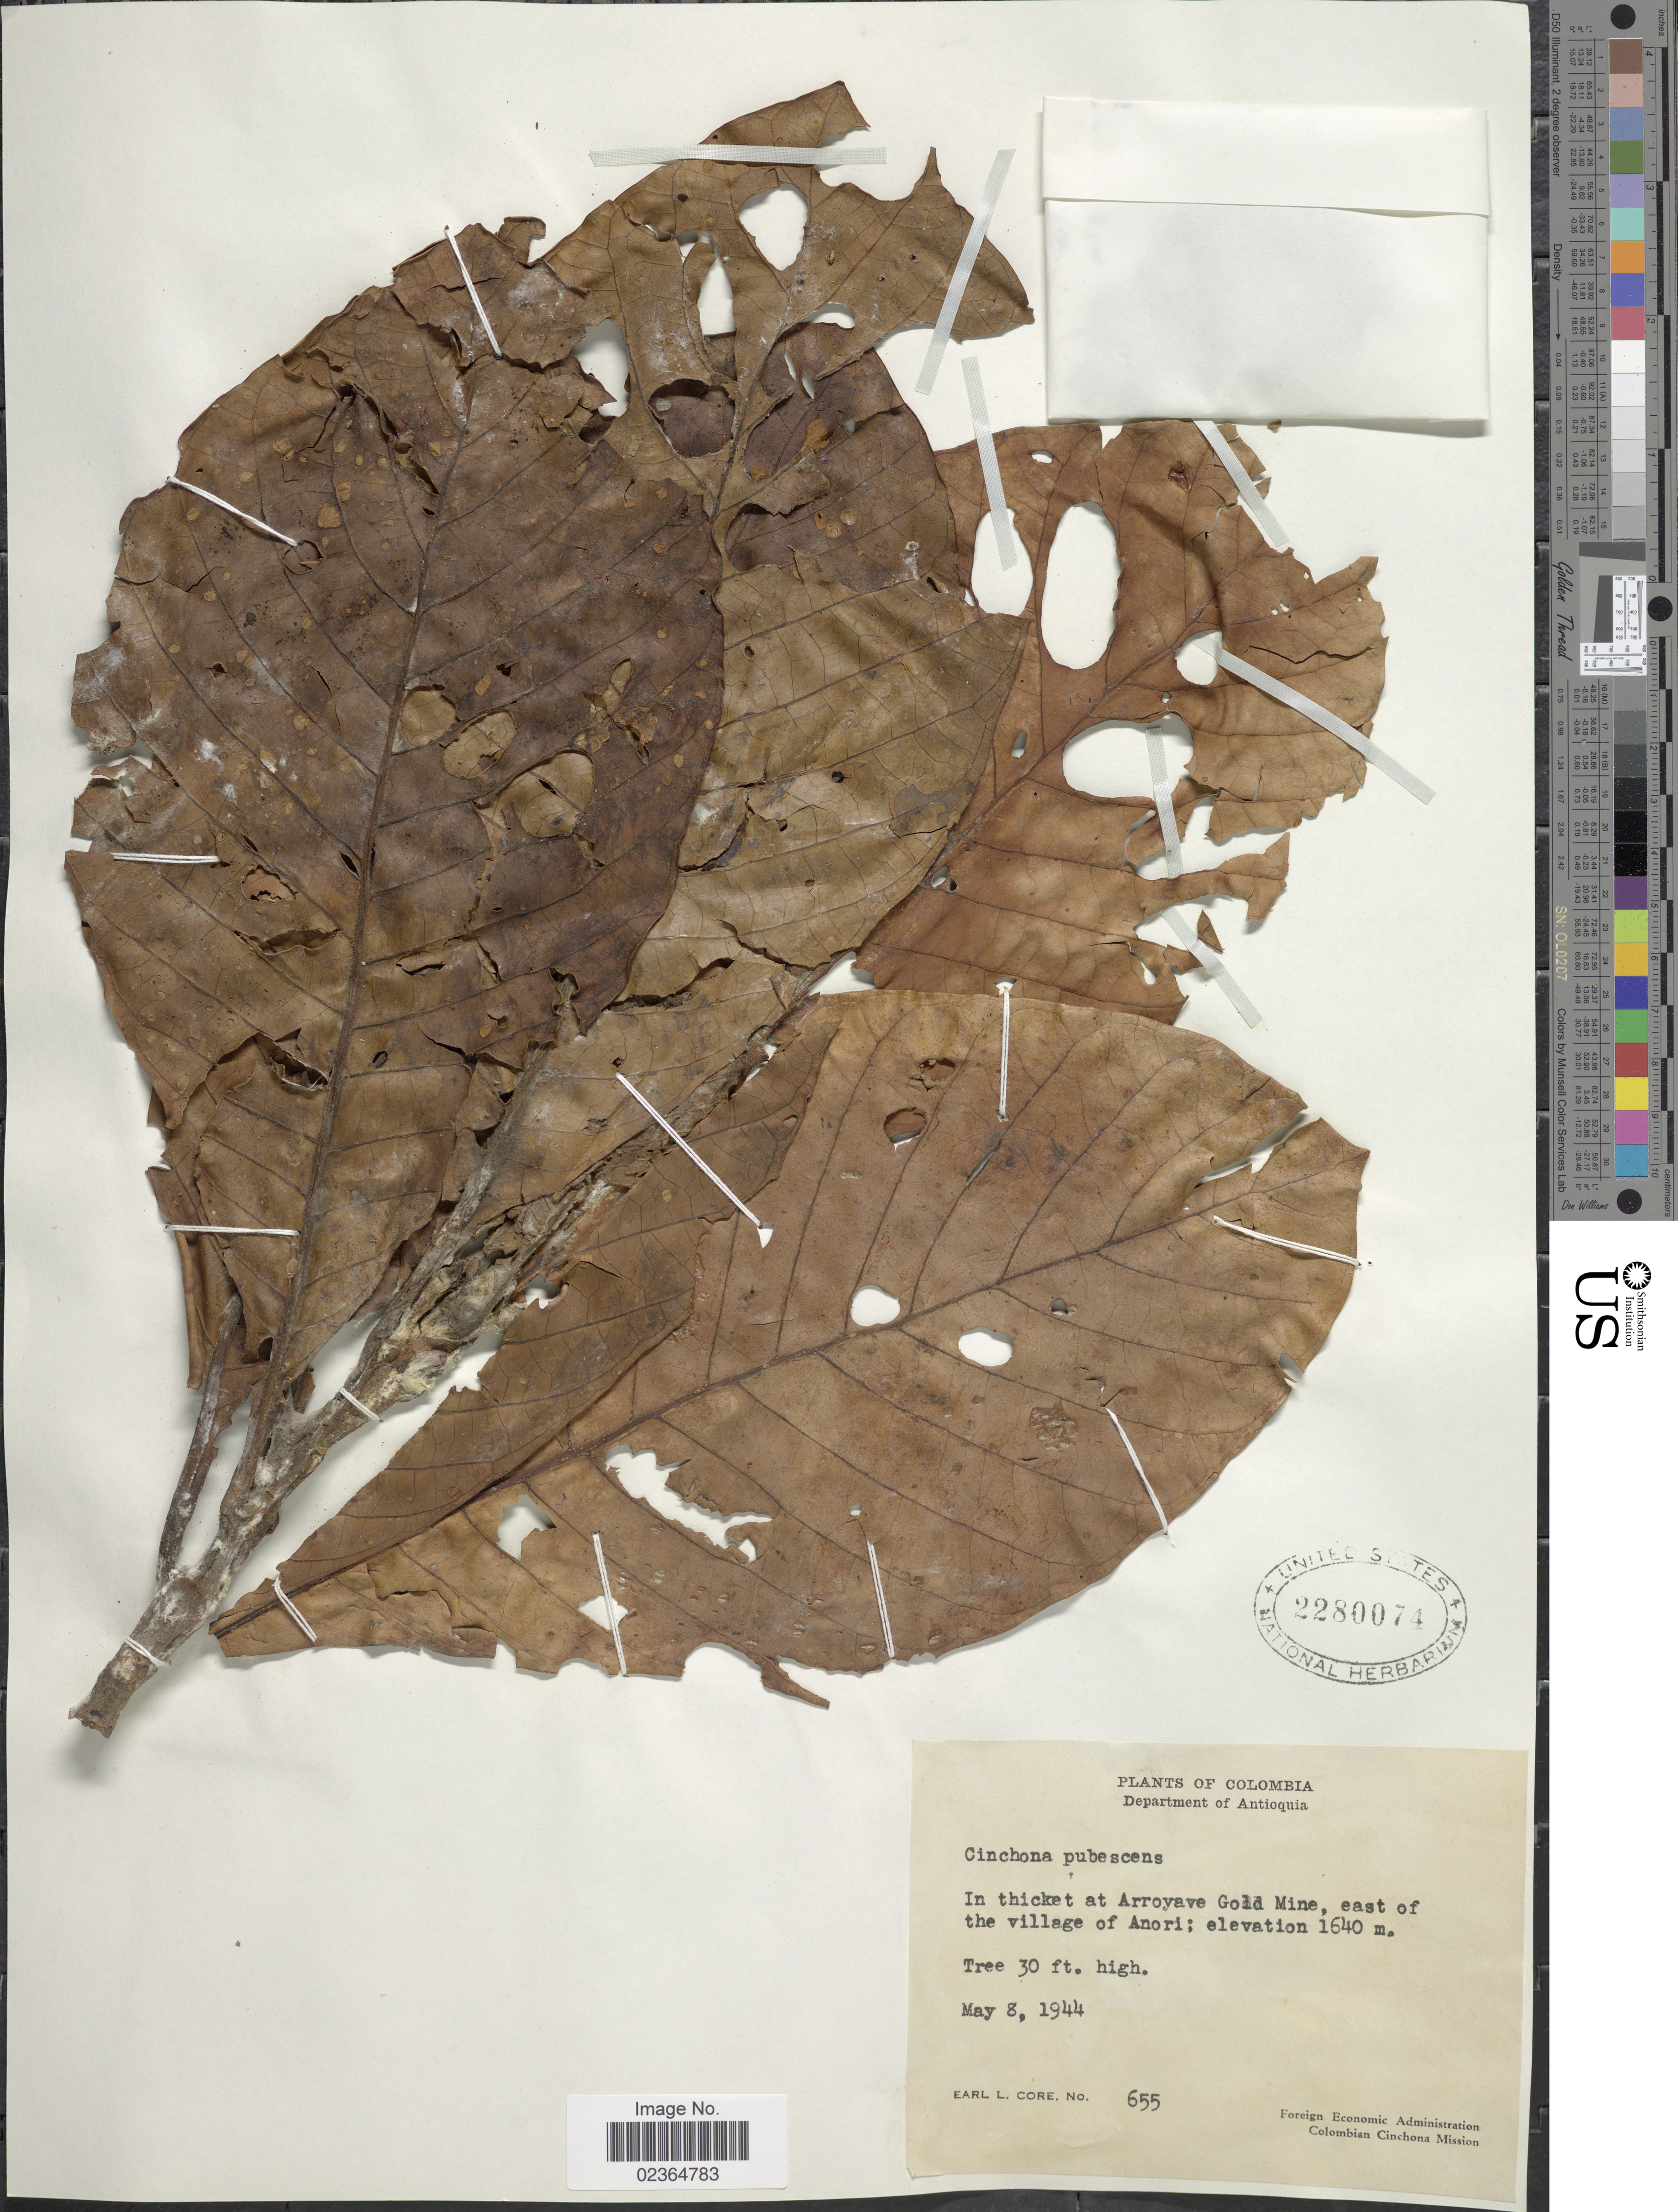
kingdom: Plantae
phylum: Tracheophyta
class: Magnoliopsida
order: Gentianales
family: Rubiaceae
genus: Cinchona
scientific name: Cinchona pubescens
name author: Vahl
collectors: E. L. Core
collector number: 655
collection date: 1944-05-08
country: Colombia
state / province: Antioquia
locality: Arroyave Gold Mine, east of the village of Anori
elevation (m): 1640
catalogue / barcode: US 2280074